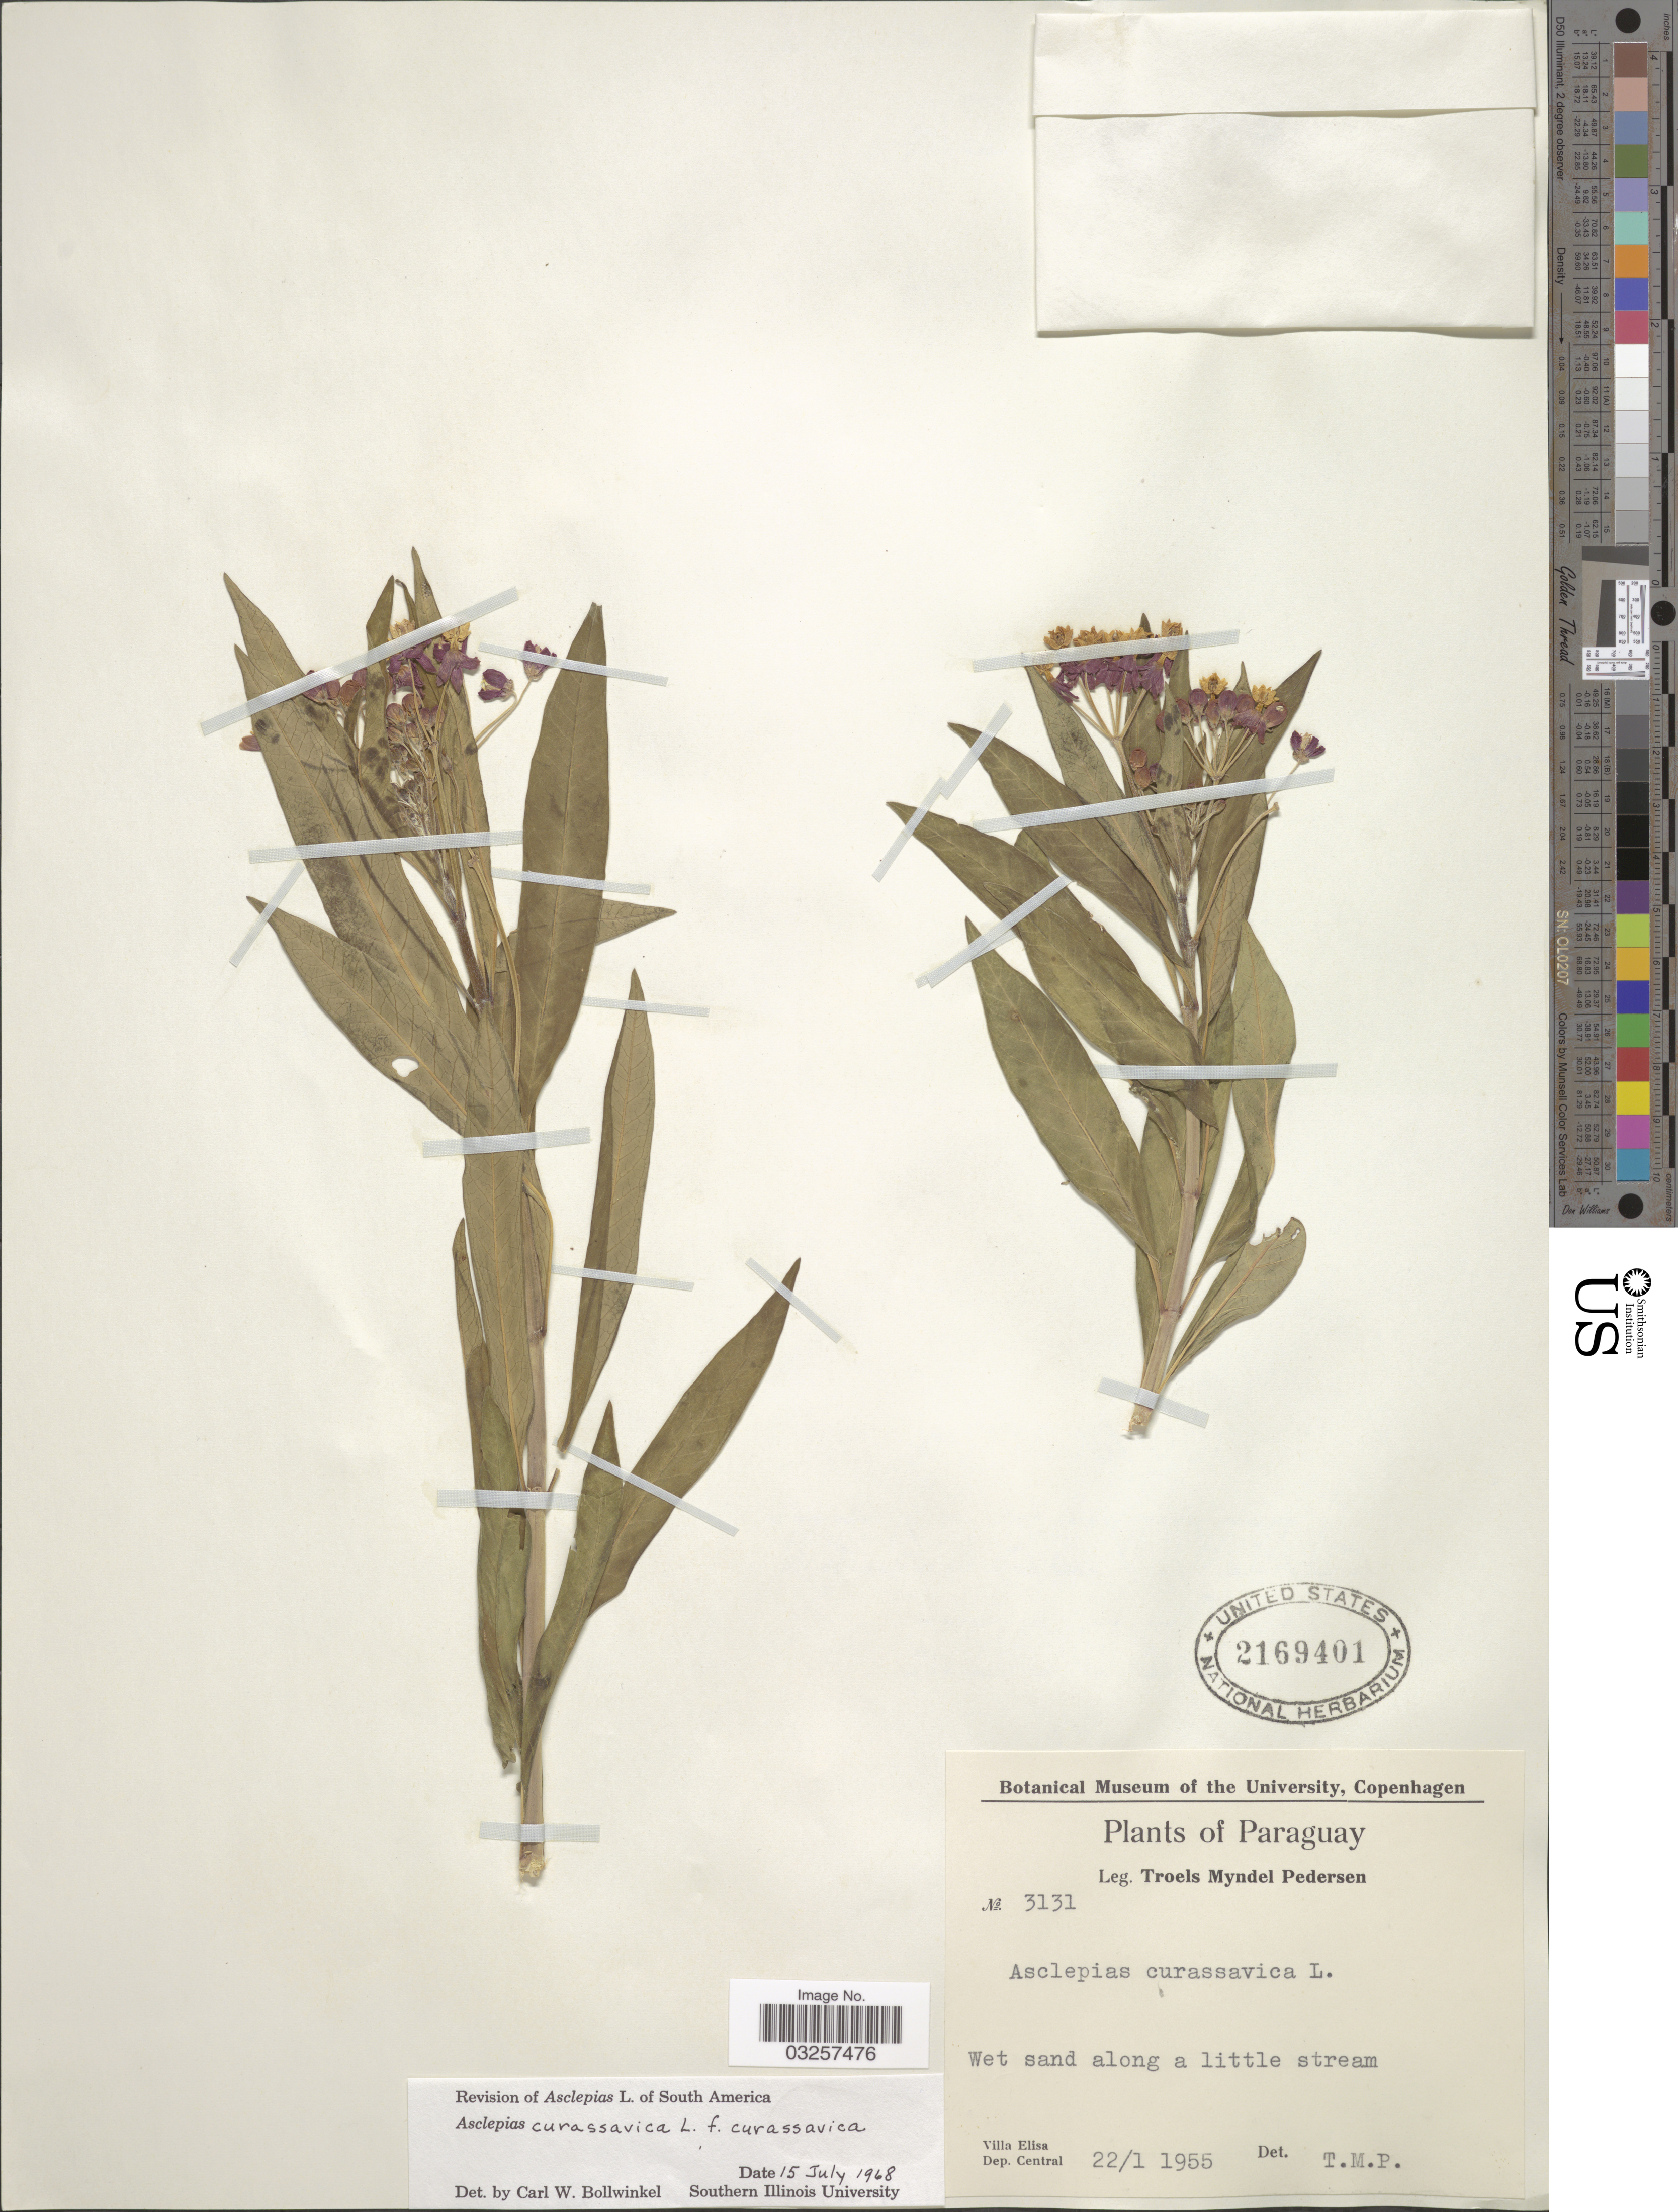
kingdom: Plantae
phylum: Tracheophyta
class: Magnoliopsida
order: Gentianales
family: Apocynaceae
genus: Asclepias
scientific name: Asclepias curassavica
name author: L.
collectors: T. Pederson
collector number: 3131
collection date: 1955-01-22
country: Paraguay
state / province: Central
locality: Villa Elisa. Dep. Central.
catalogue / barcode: US 2169401